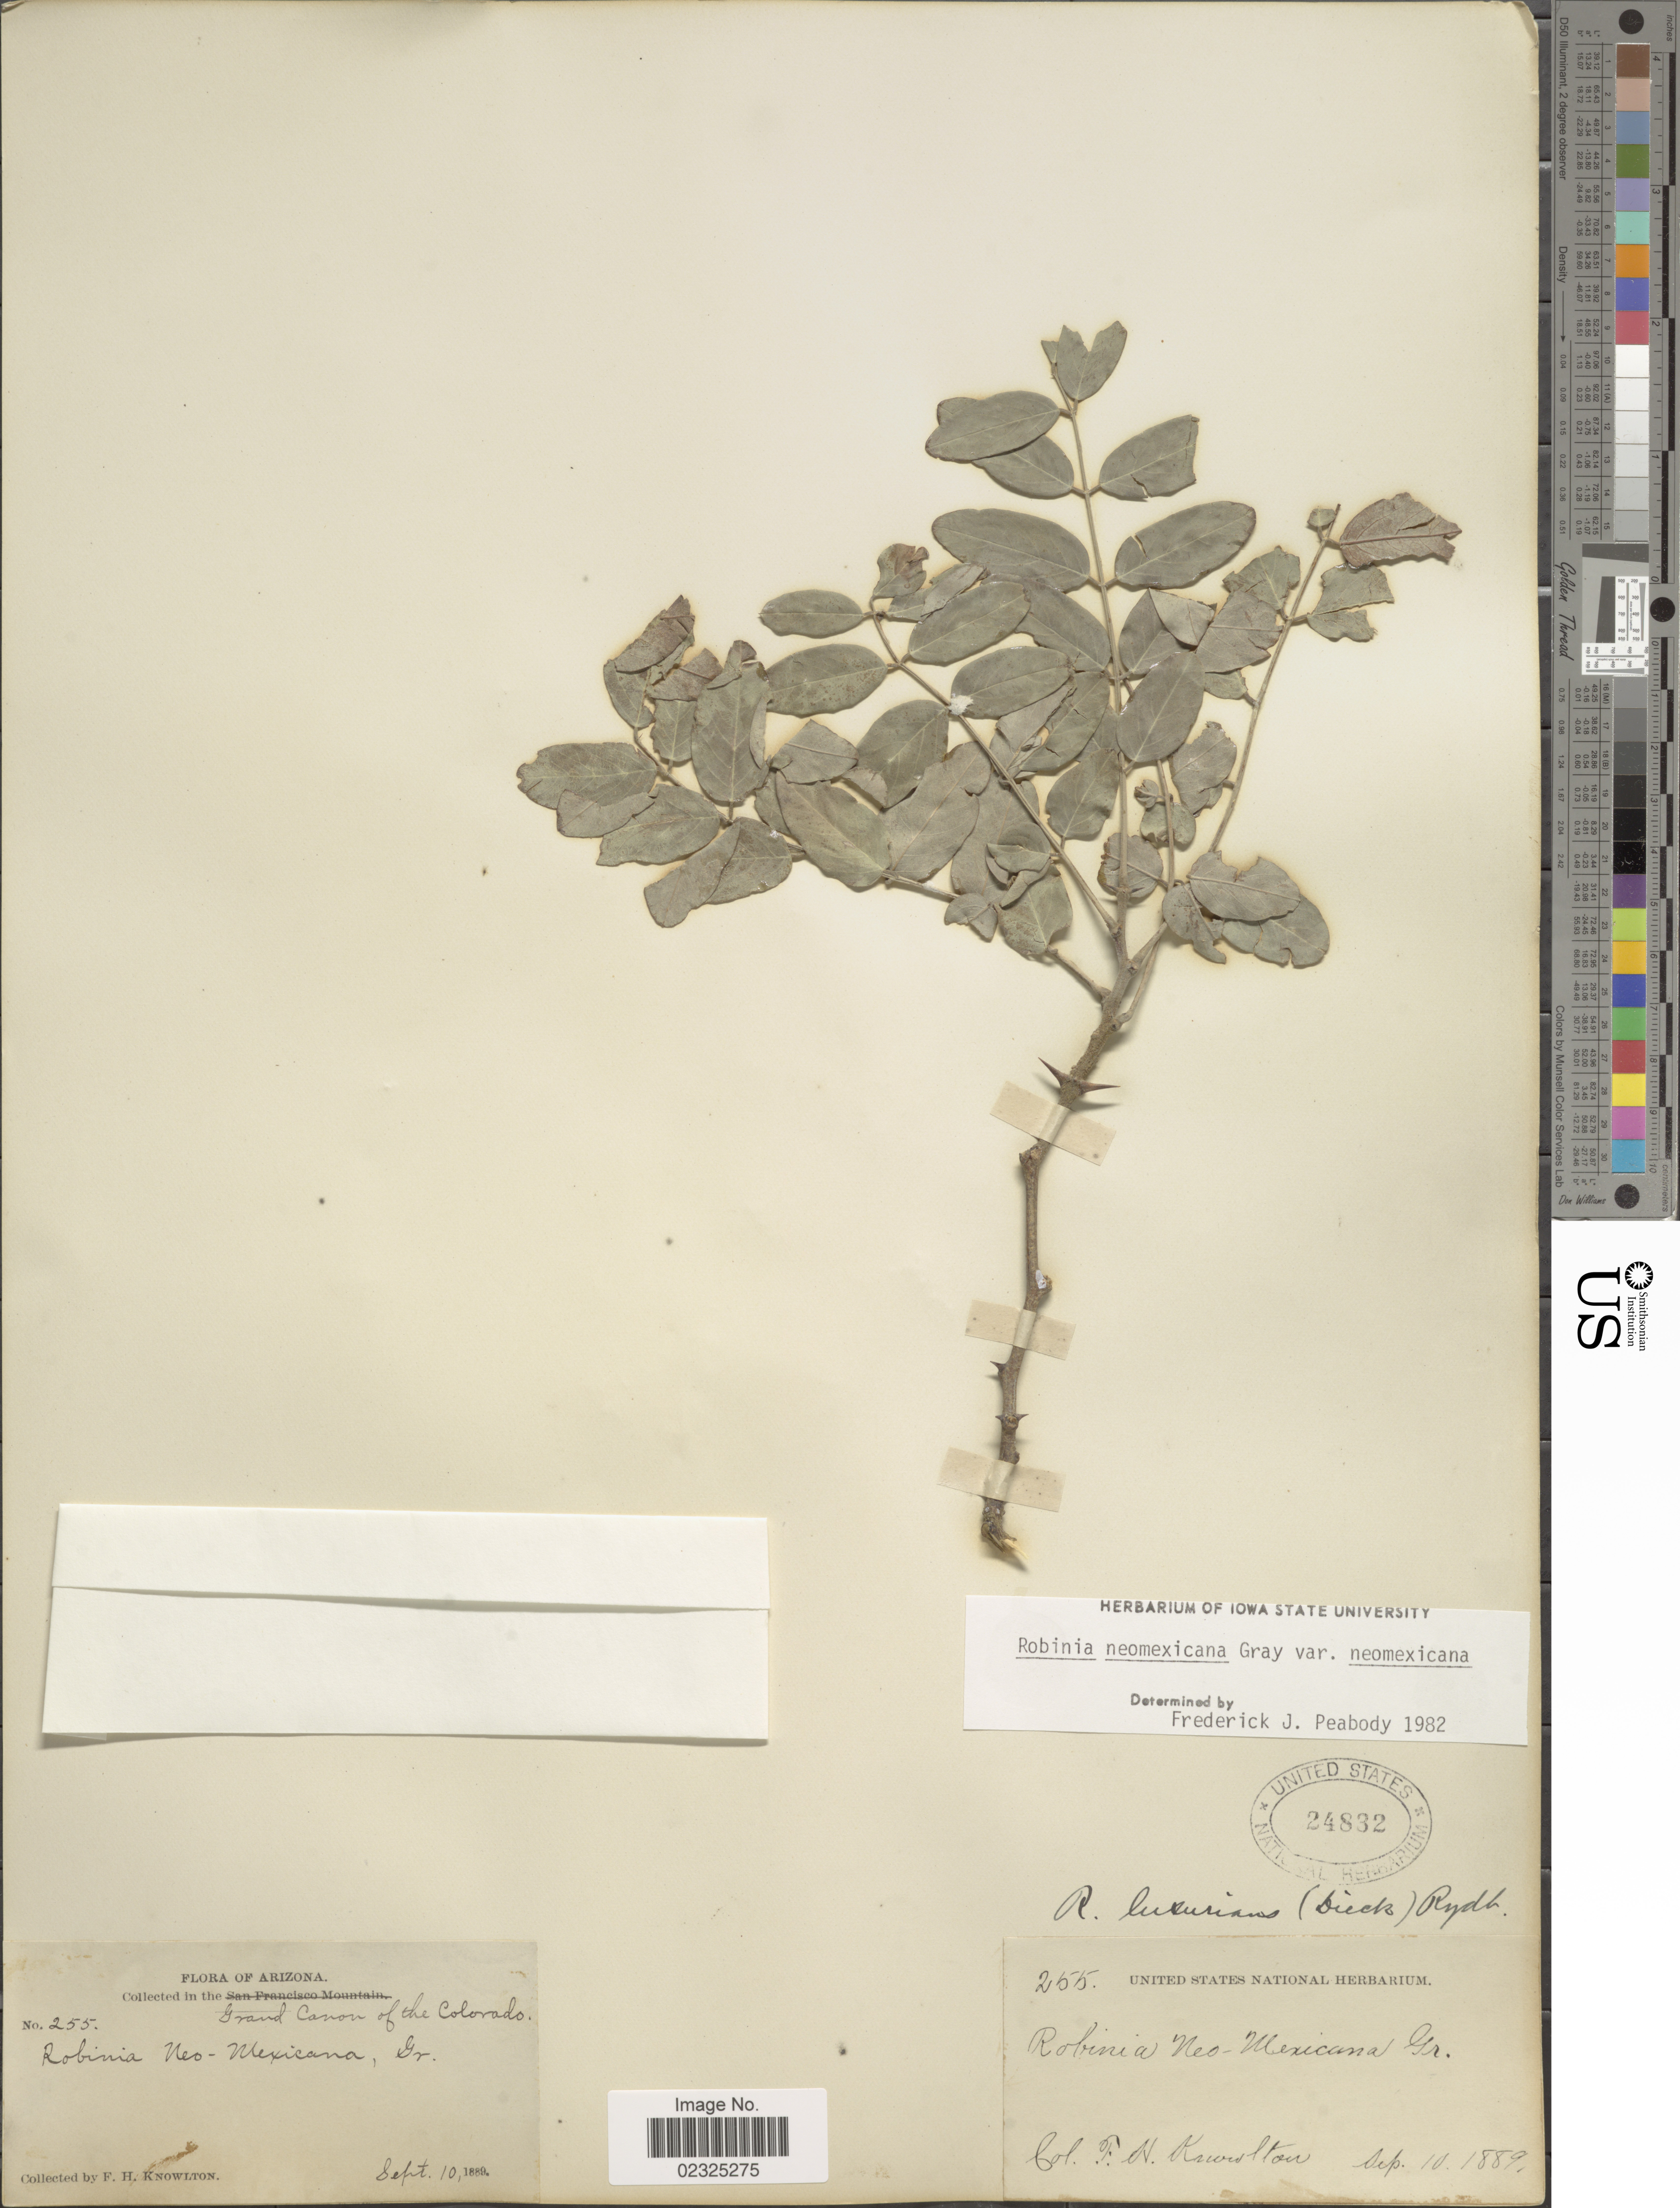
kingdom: Plantae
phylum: Tracheophyta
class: Magnoliopsida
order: Fabales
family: Fabaceae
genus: Robinia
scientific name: Robinia luxurians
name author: (Dieck) Rydb.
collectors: F. H. Knowlton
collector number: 255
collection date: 1889-09-10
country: United States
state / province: Arizona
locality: In the Grand Canon of the Colorado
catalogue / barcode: US 24832